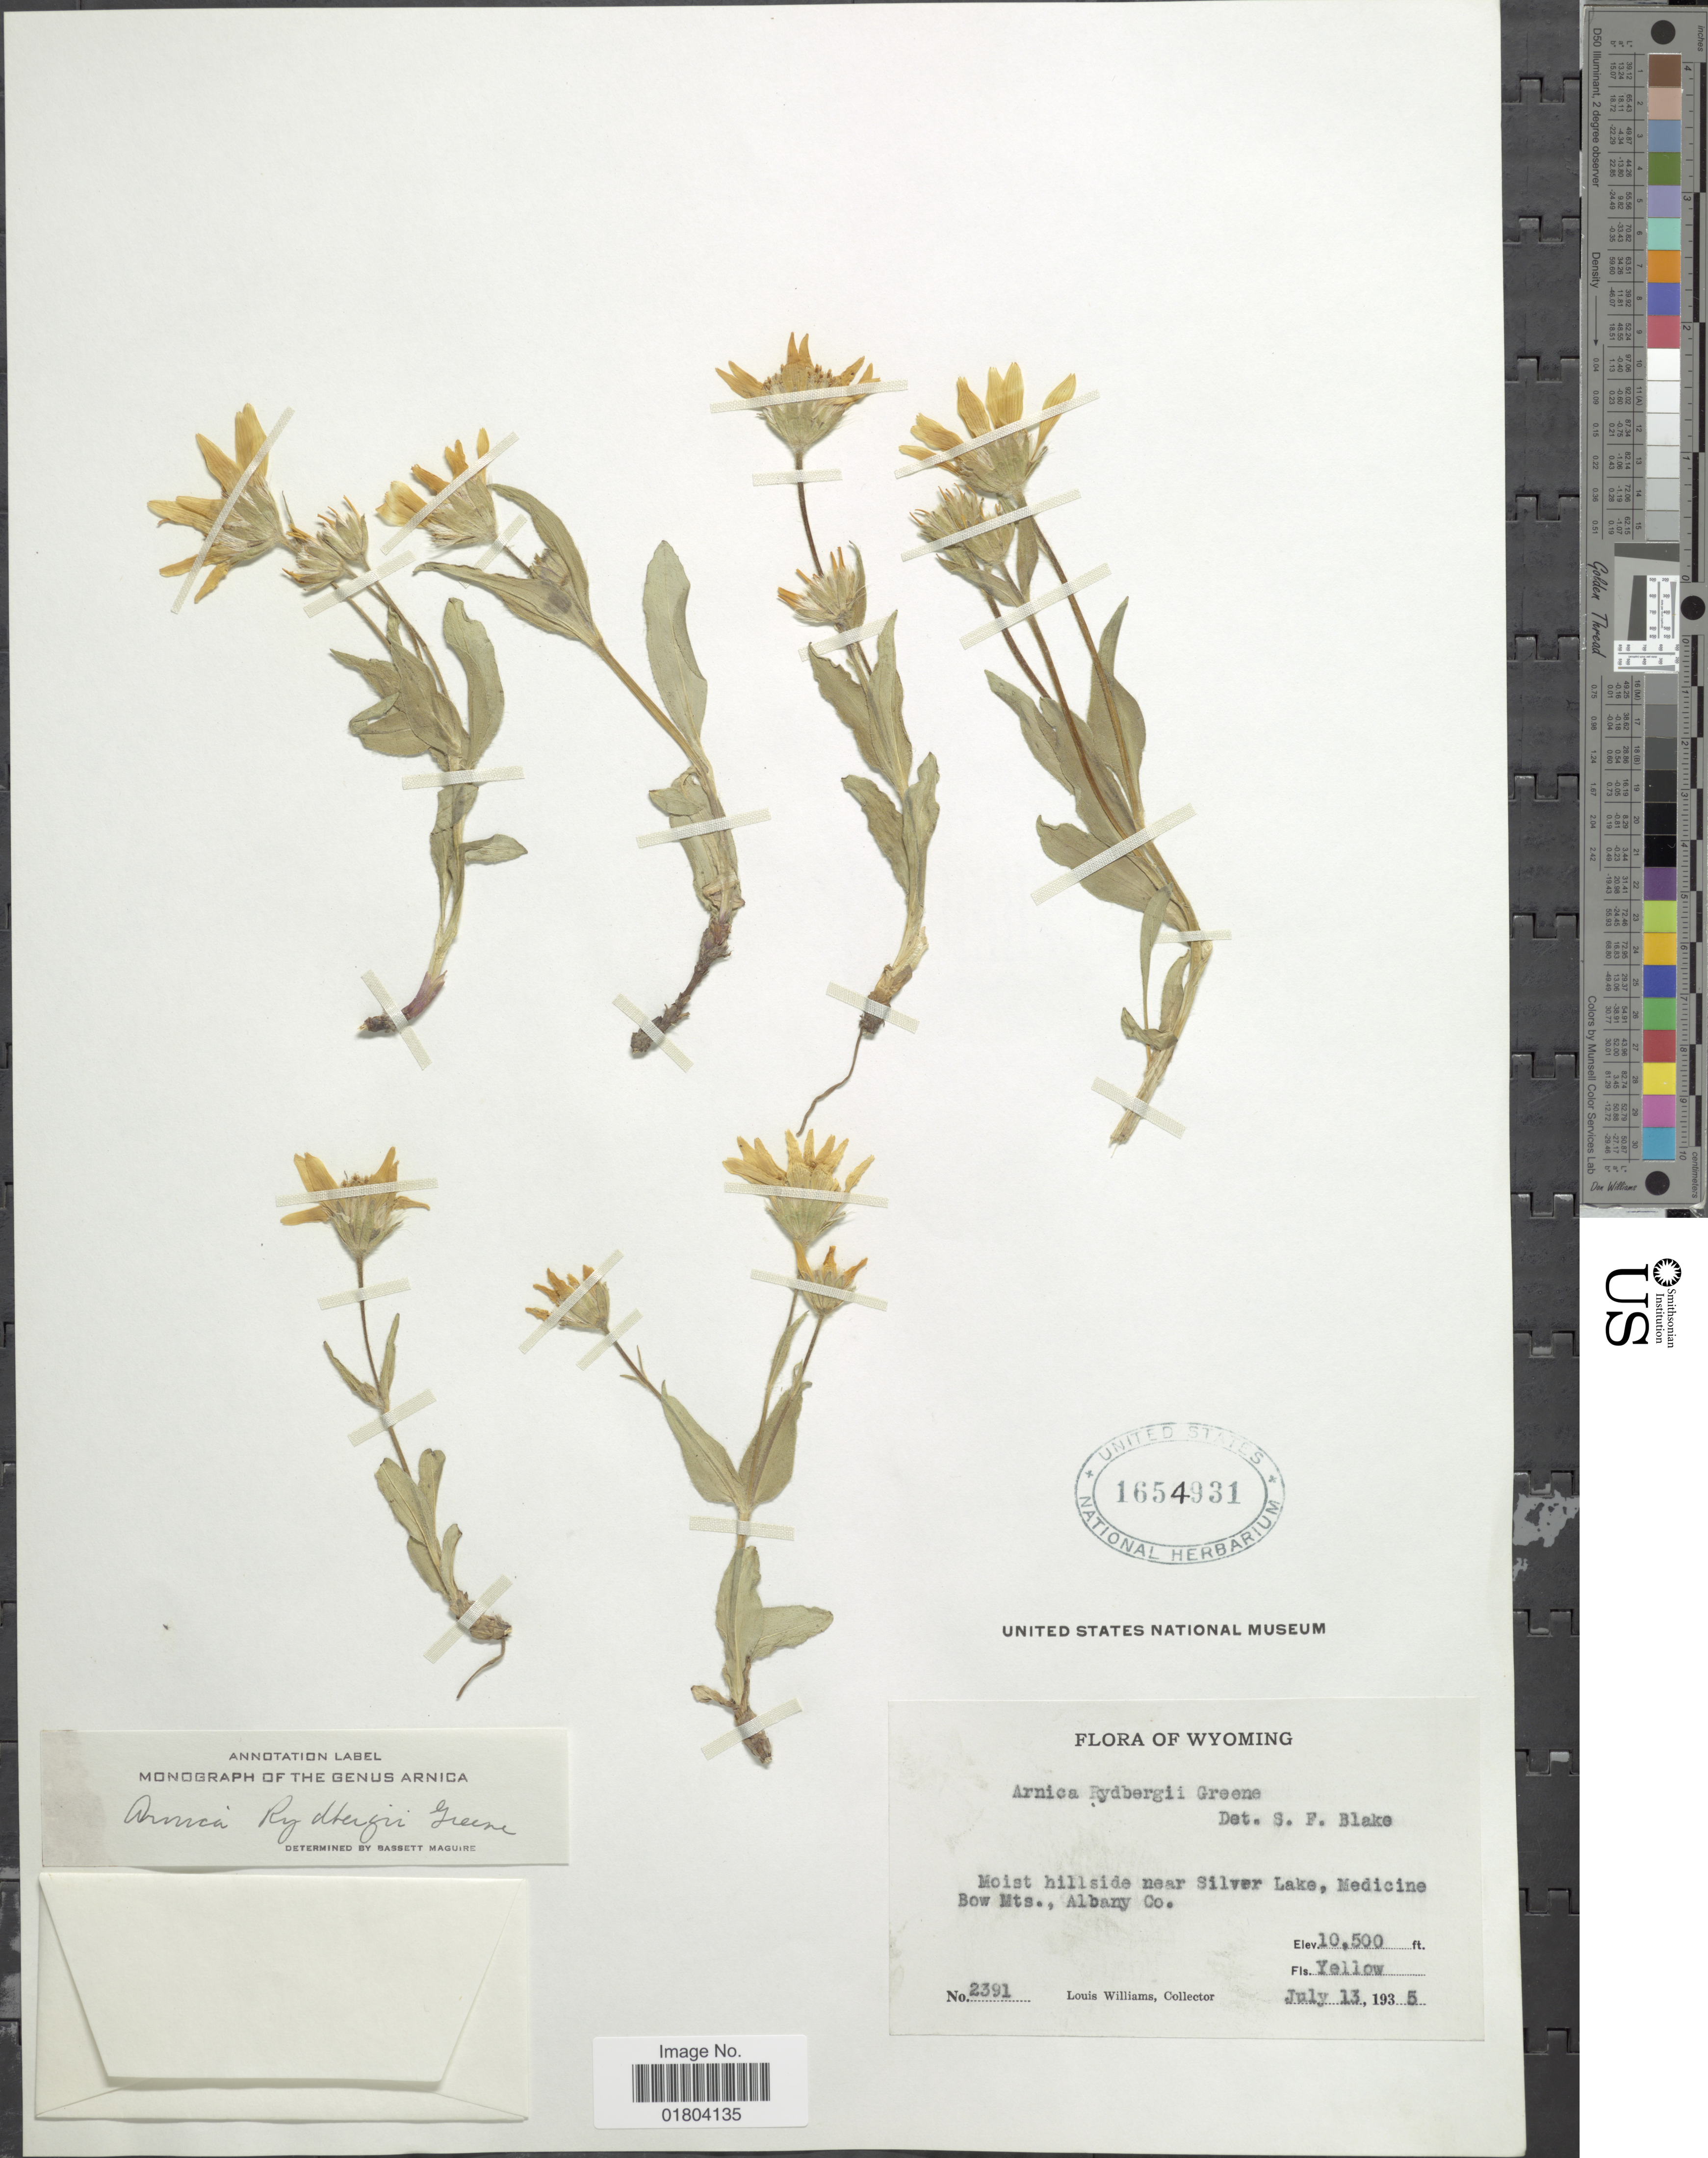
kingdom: Plantae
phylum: Tracheophyta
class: Magnoliopsida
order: Asterales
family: Asteraceae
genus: Arnica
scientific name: Arnica rydbergii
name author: Greene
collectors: L. O. Williams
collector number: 2391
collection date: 1935-07-13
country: United States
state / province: Wyoming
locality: Moist hillside near Silver Lake, medicine Bow Mts., Albany Co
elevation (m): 3200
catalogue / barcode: US 1654931